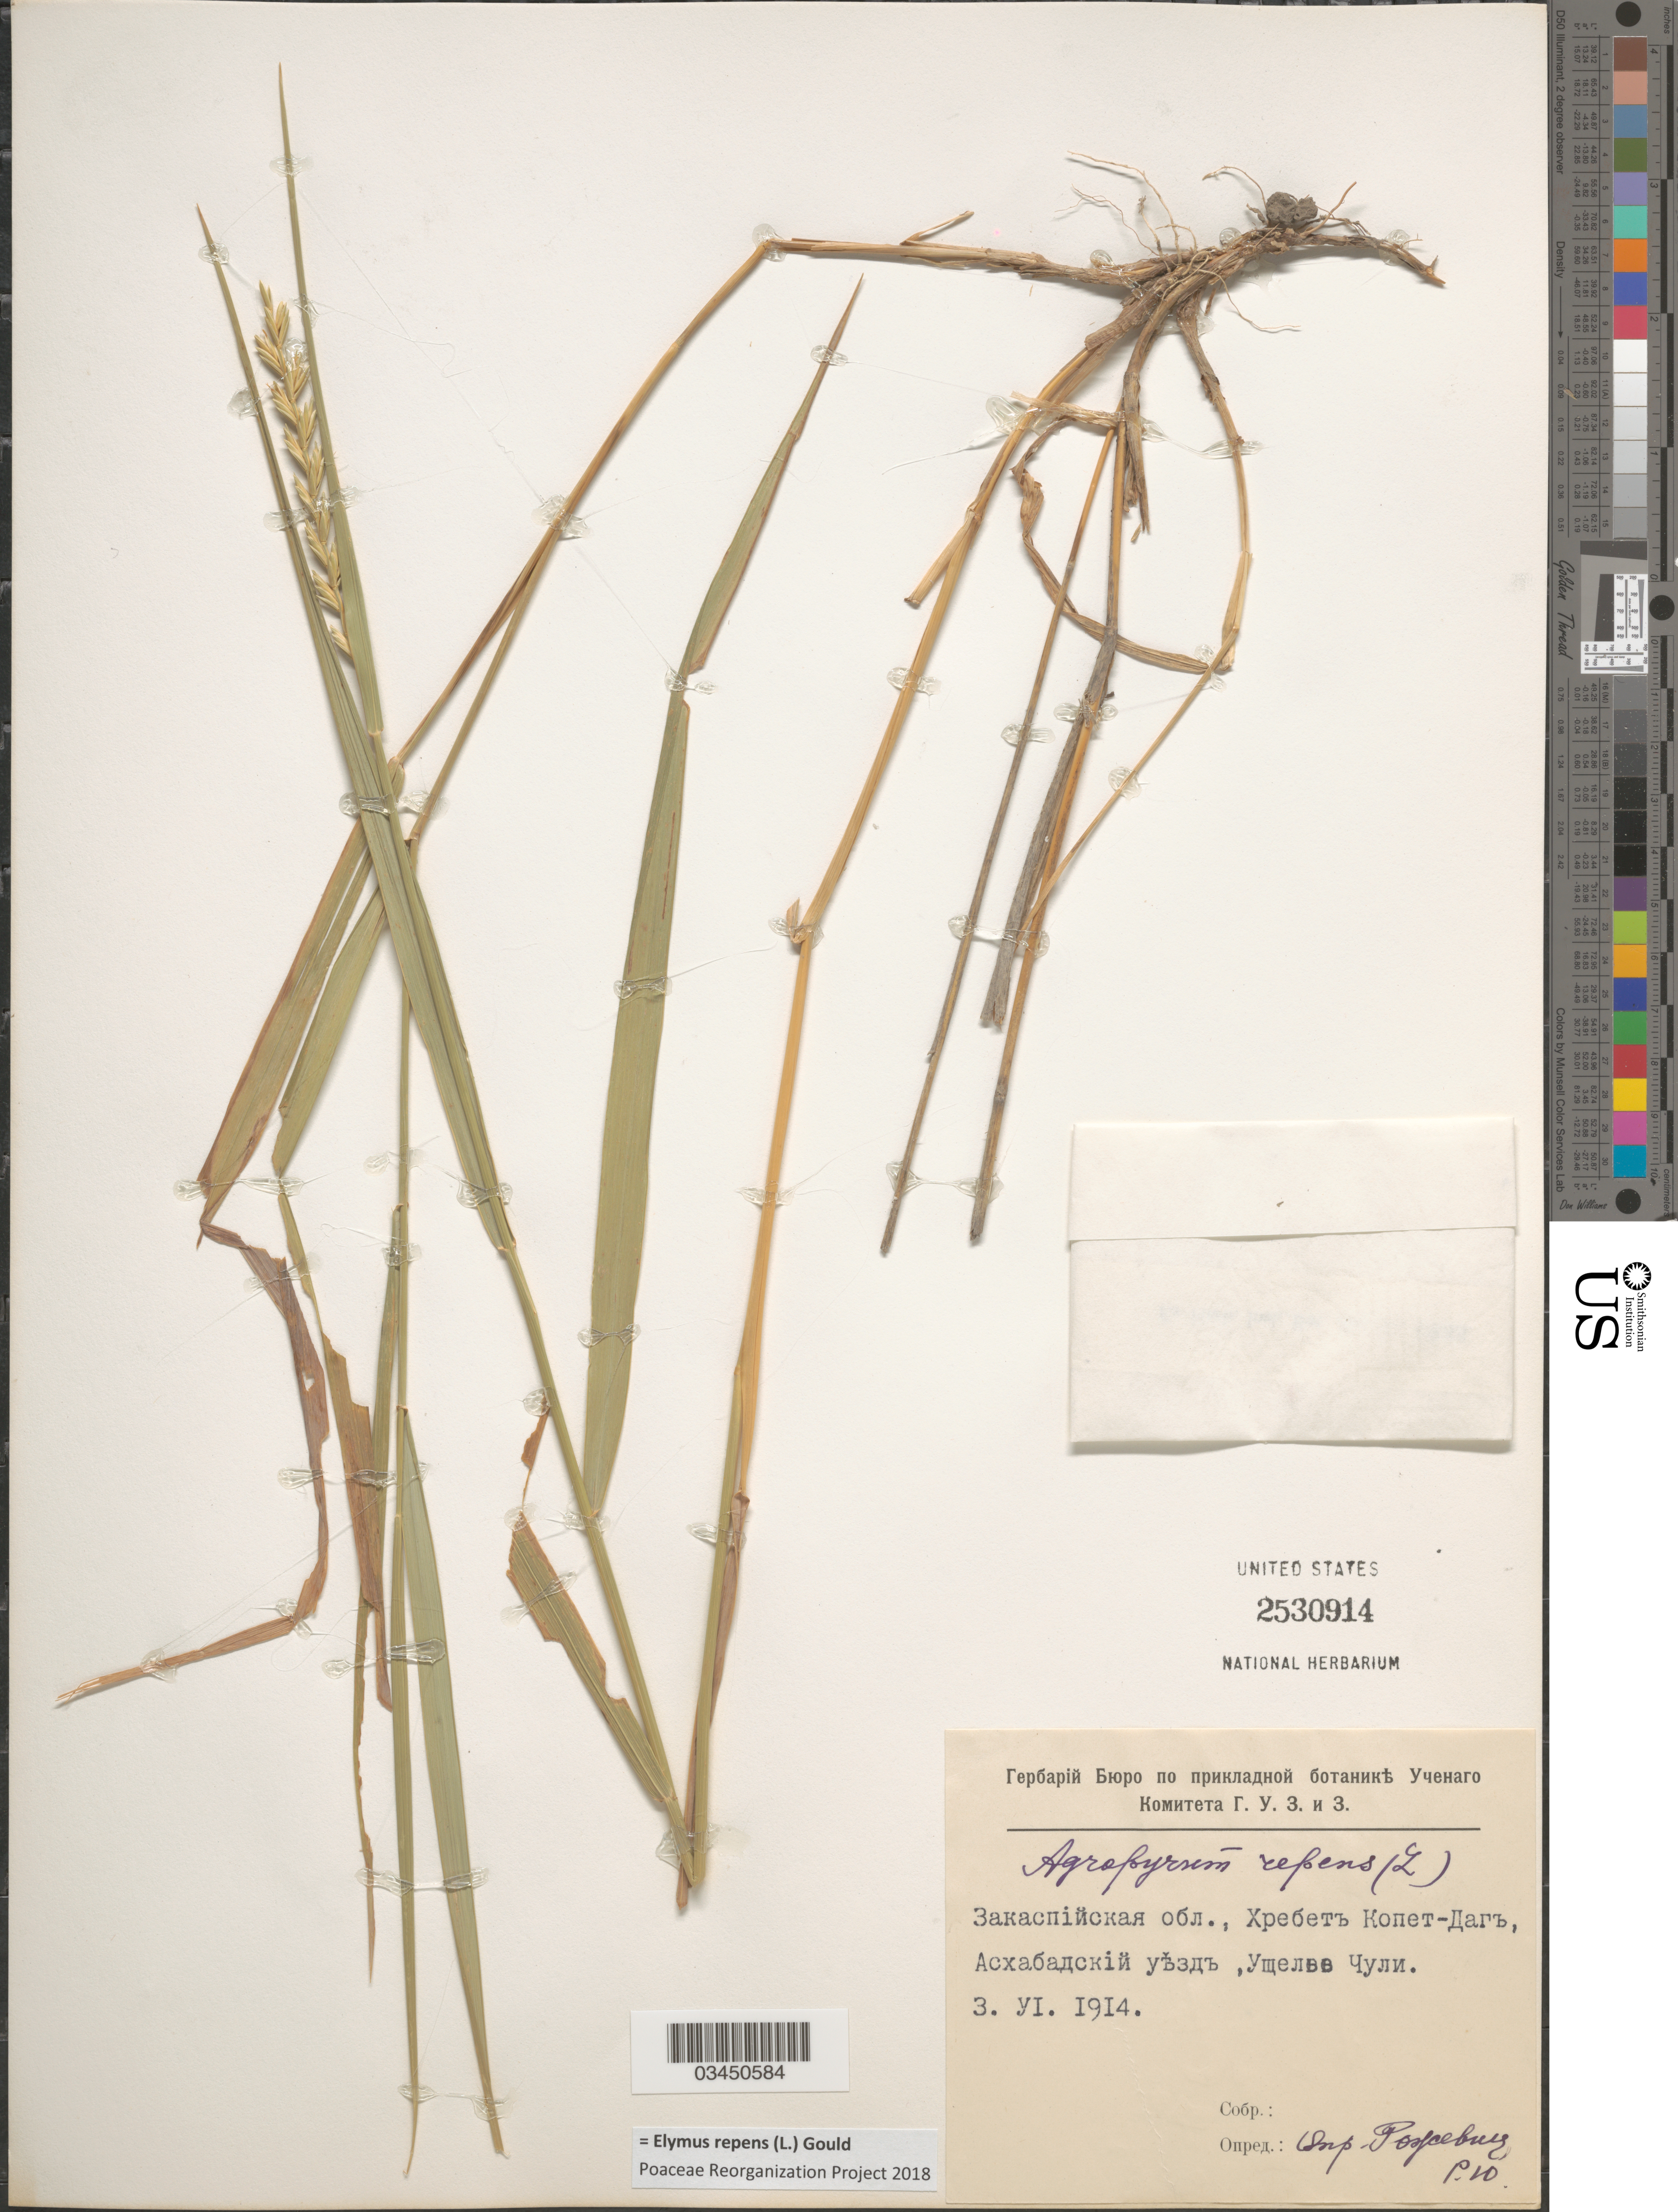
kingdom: Plantae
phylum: Tracheophyta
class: Liliopsida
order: Poales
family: Poaceae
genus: Elymus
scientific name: Elymus repens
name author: (L.) Gould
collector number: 3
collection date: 1914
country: Turkmenistan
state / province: Ahal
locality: Kopet Dag Mts, Chuli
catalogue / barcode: US 2530914